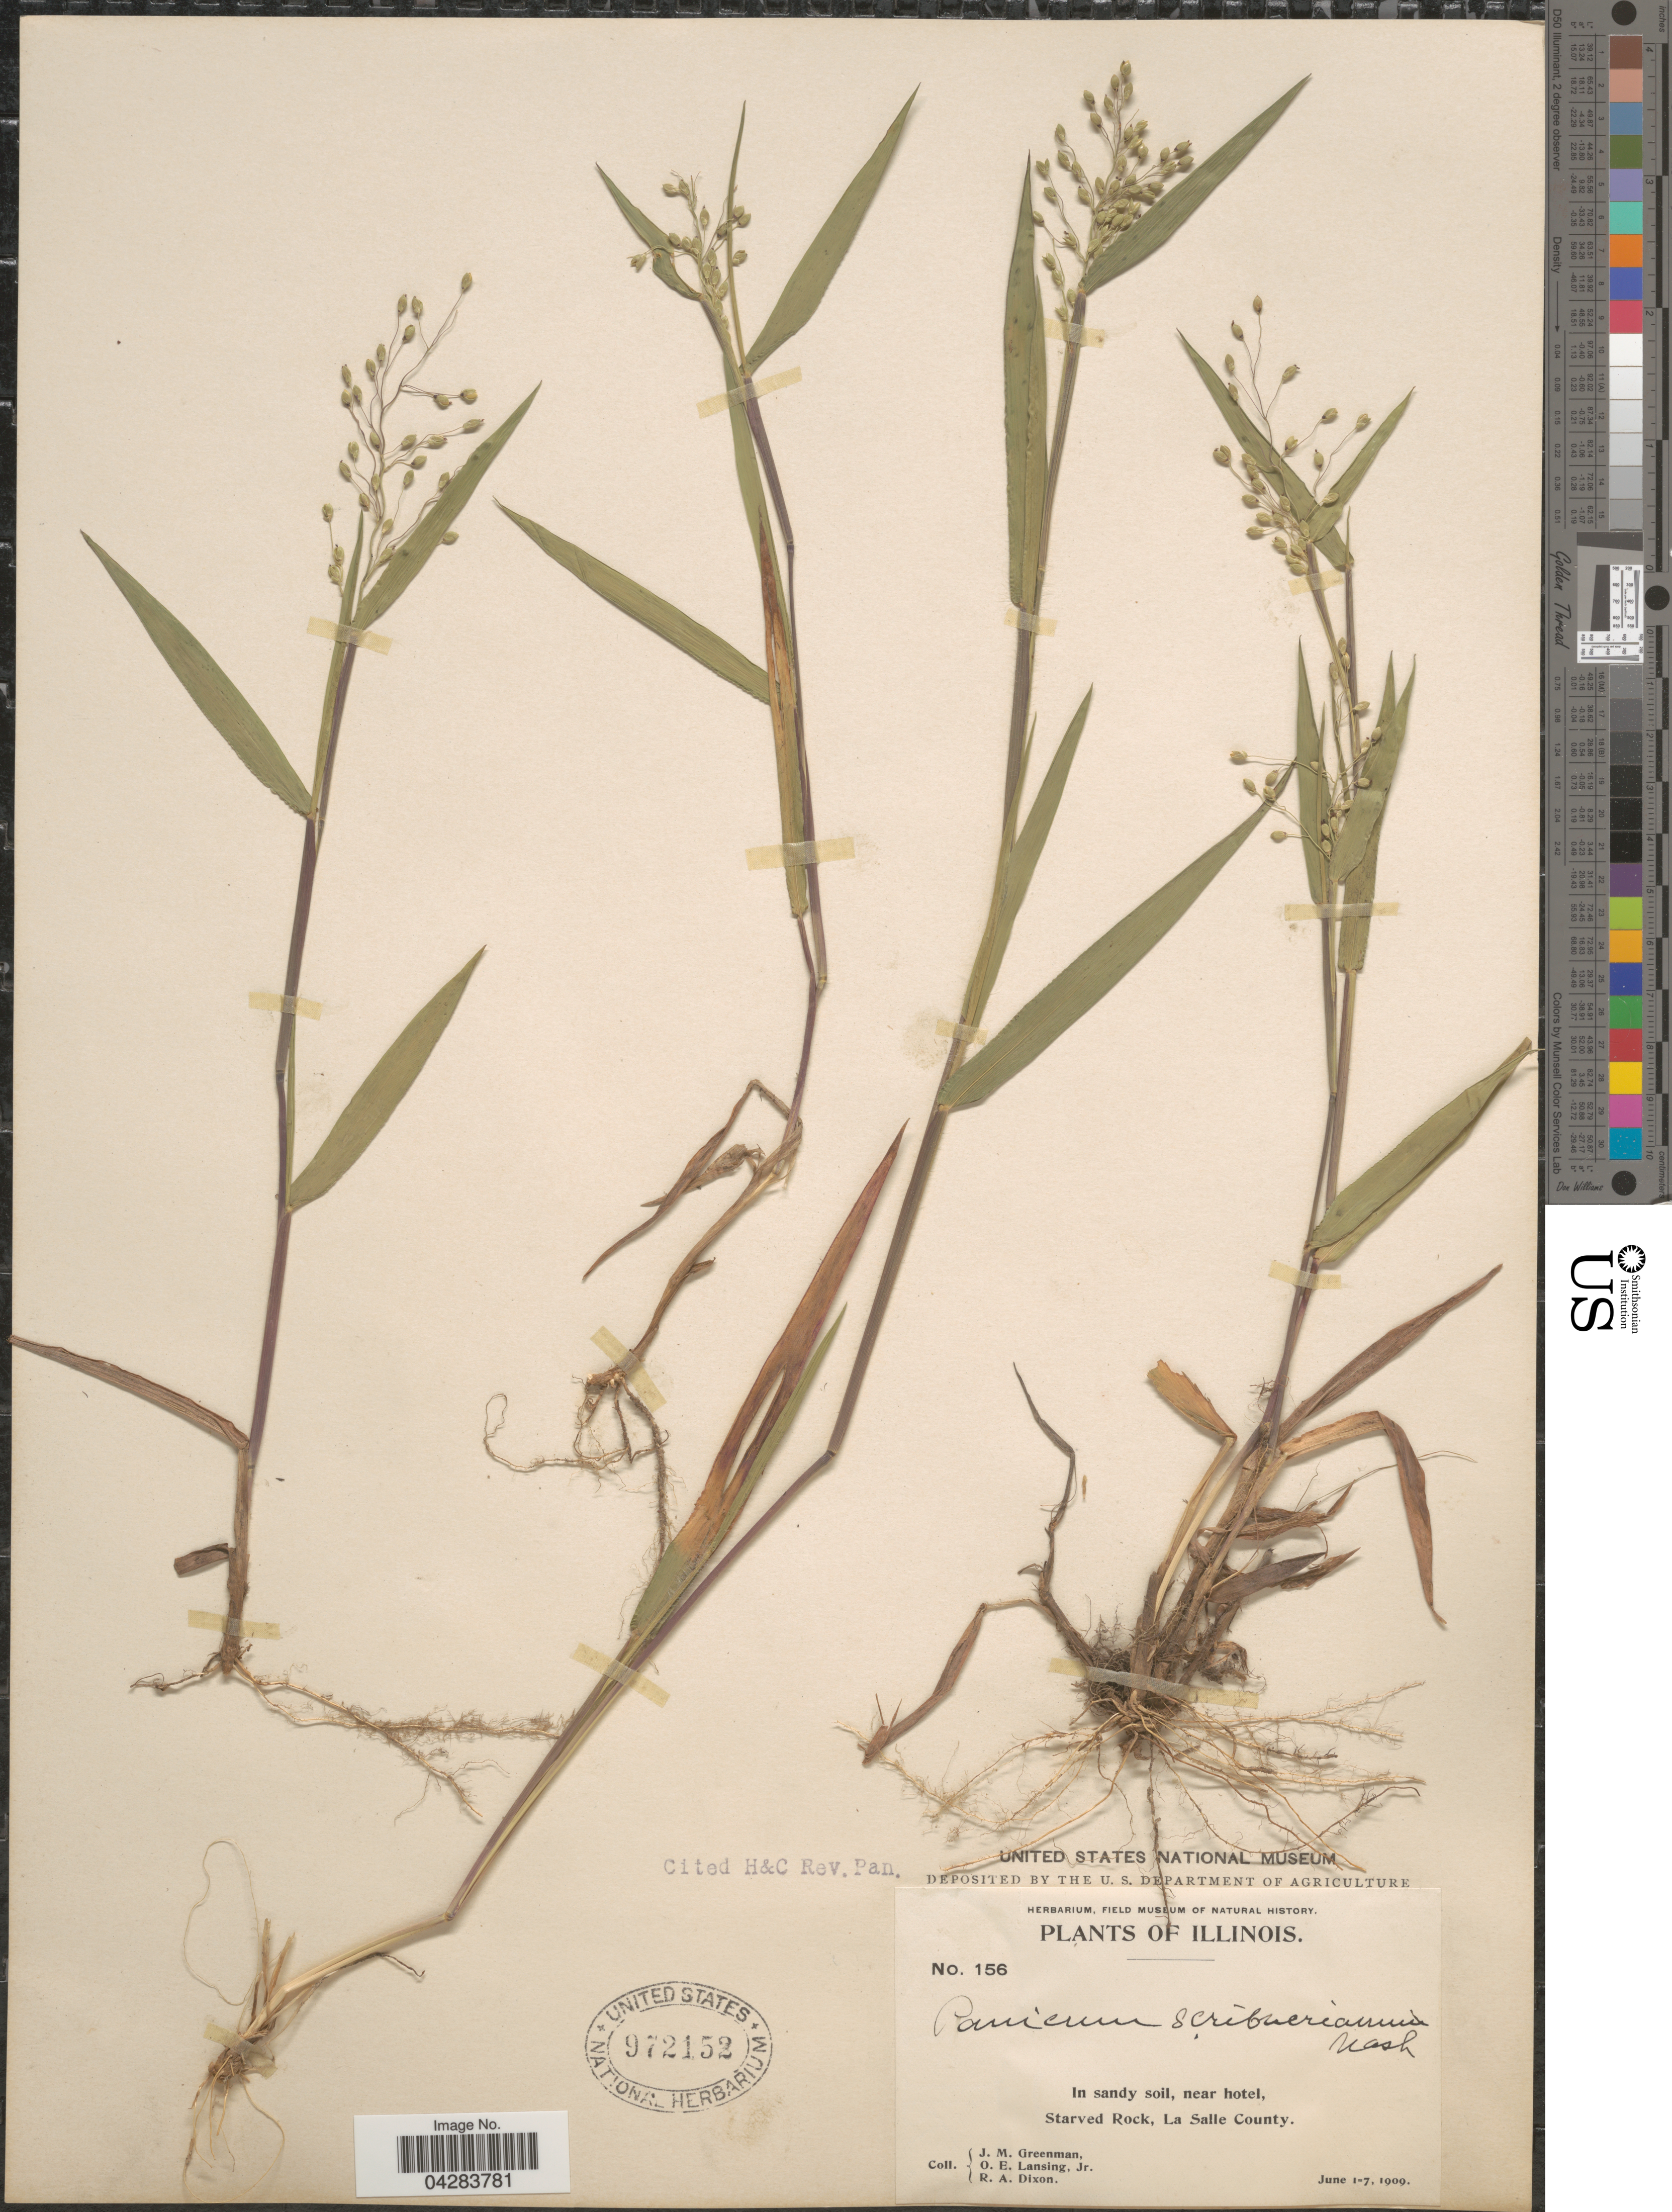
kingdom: Plantae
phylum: Tracheophyta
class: Liliopsida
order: Poales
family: Poaceae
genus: Dichanthelium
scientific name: Dichanthelium oligosanthes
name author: (Schult.) Gould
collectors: J. M. Greenman, O. Lansing Jr. & R. A. Dixon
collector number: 156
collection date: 1909-06-01/1909-06-07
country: United States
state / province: Illinois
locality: In sandy soil, near hotel, Starved Rock, La Salle County.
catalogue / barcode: US 972152